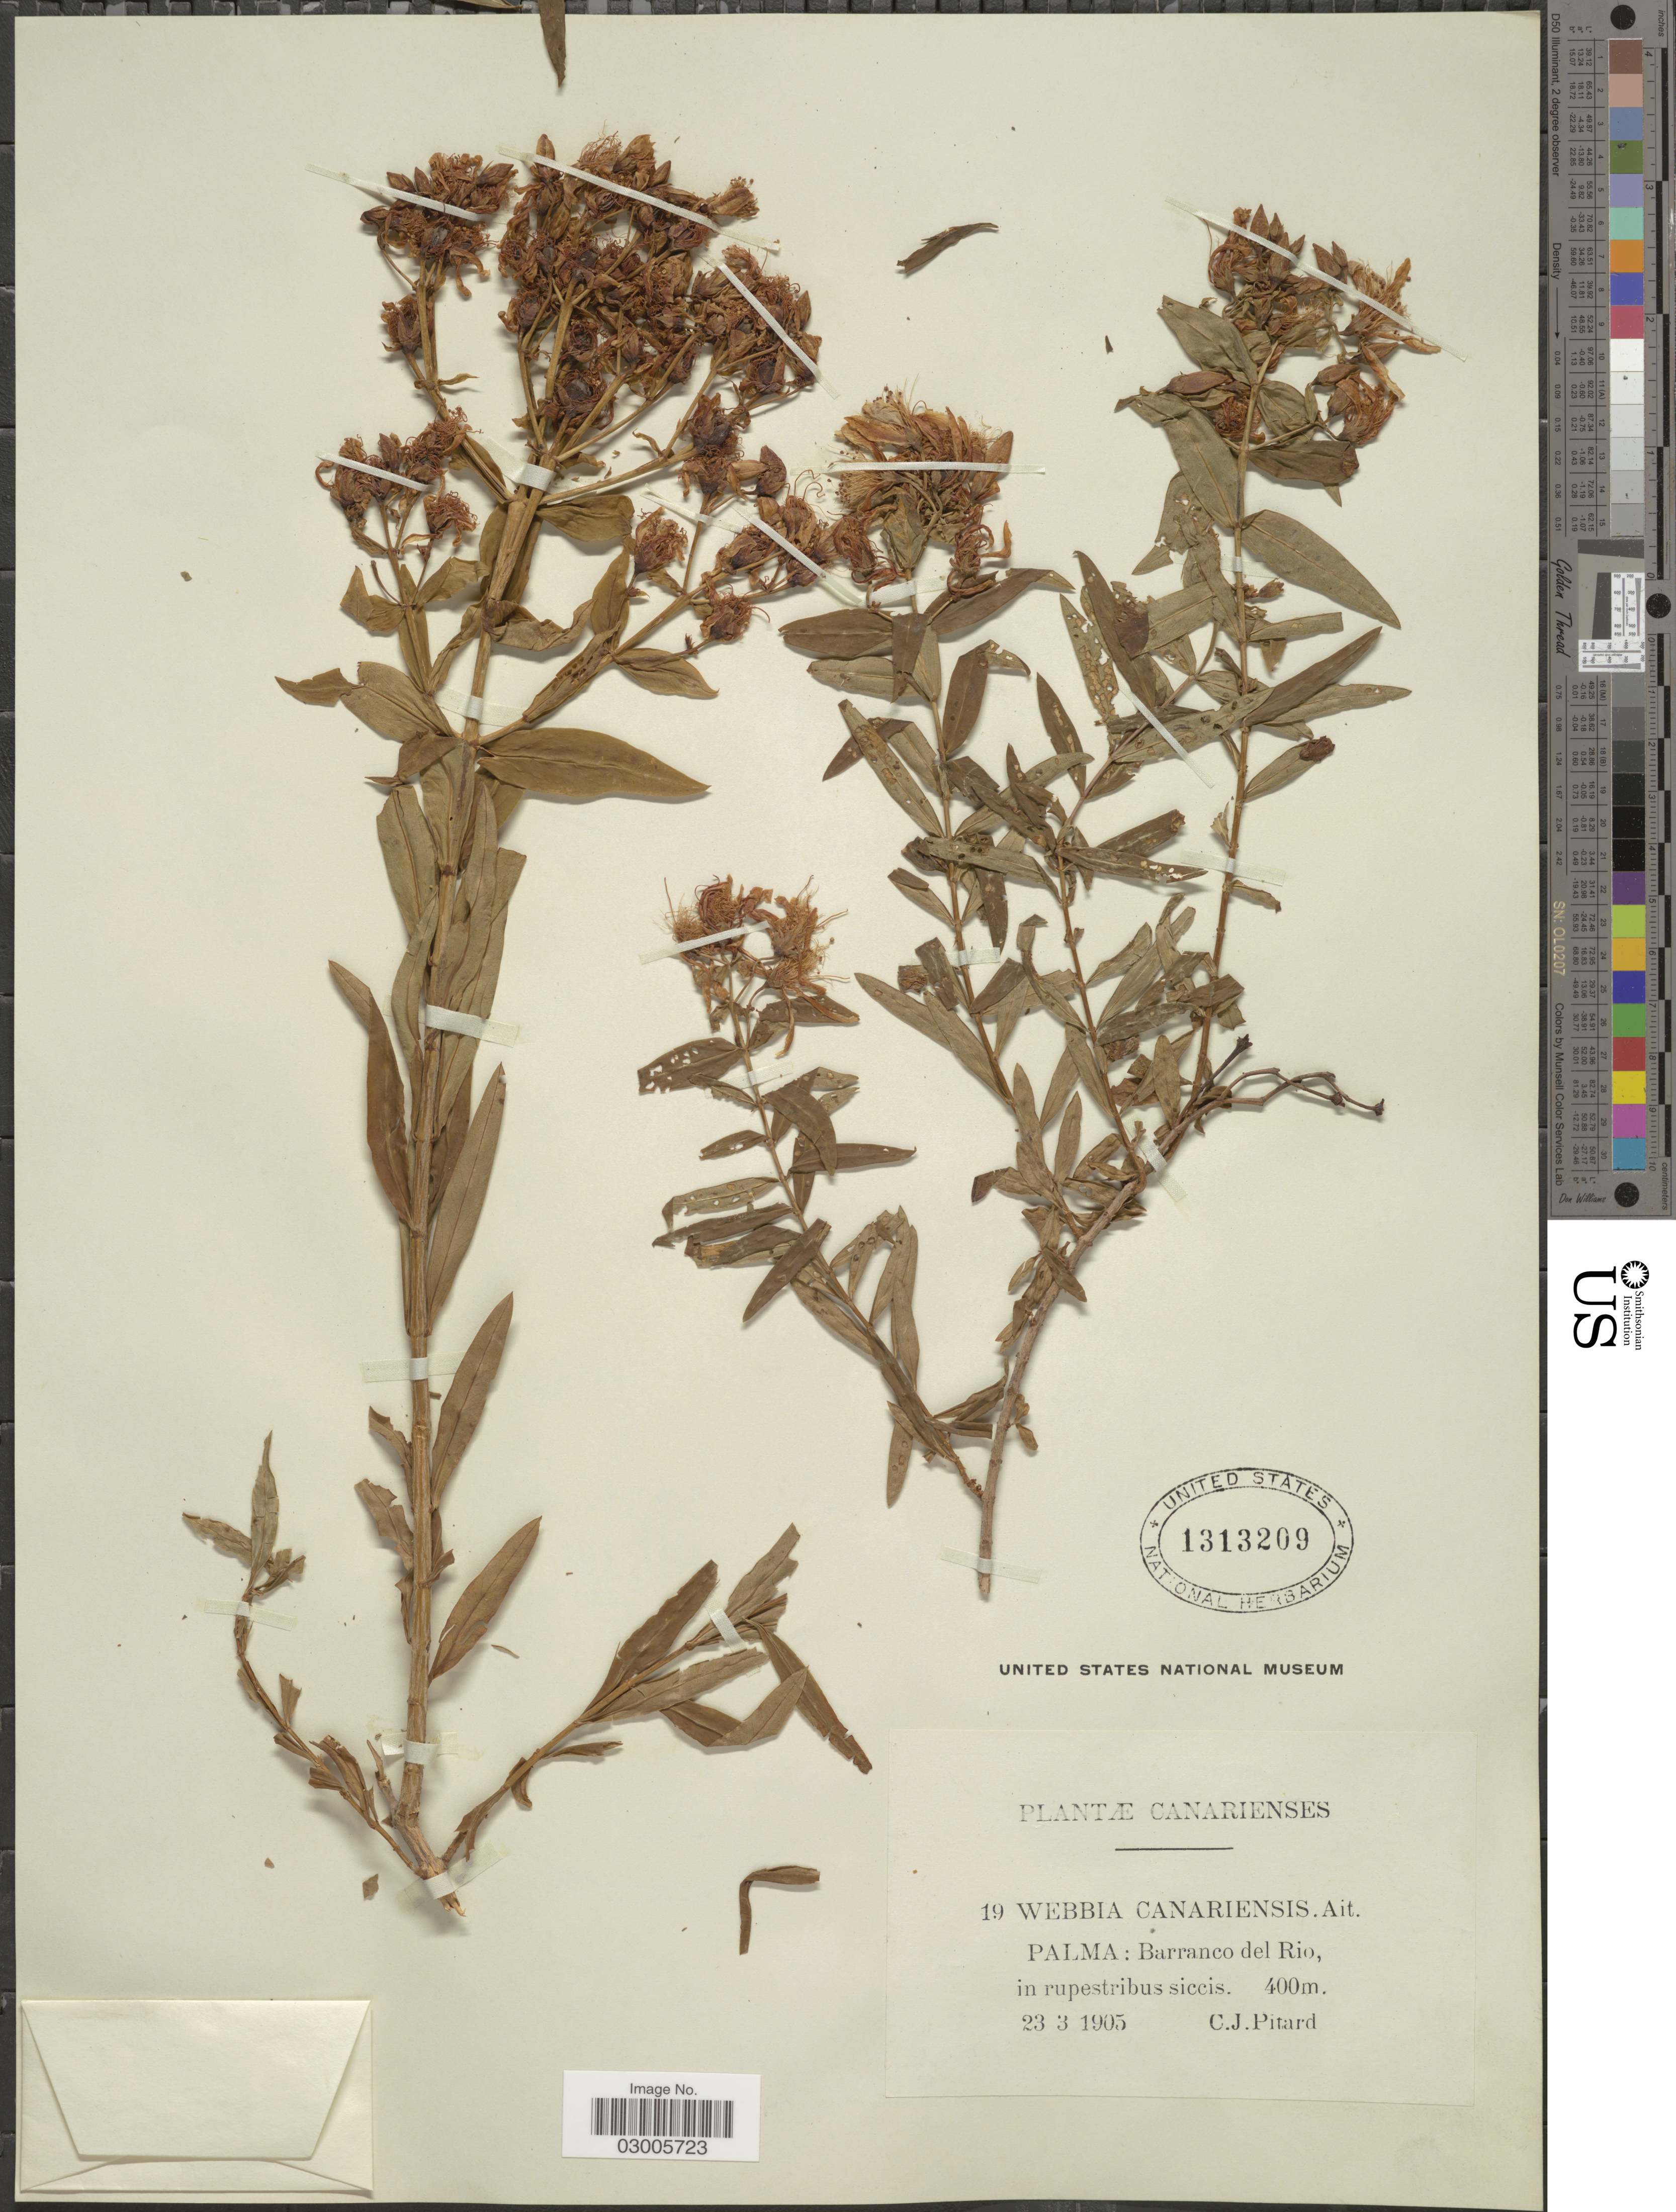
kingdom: Plantae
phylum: Tracheophyta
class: Magnoliopsida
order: Malpighiales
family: Hypericaceae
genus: Hypericum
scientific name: Hypericum canariense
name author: L.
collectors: C. Pitard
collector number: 19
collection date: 1905-03-23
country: Spain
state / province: Canarias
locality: Canarienses, Palma: Barranco del Rio.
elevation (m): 400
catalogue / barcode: US 1313209